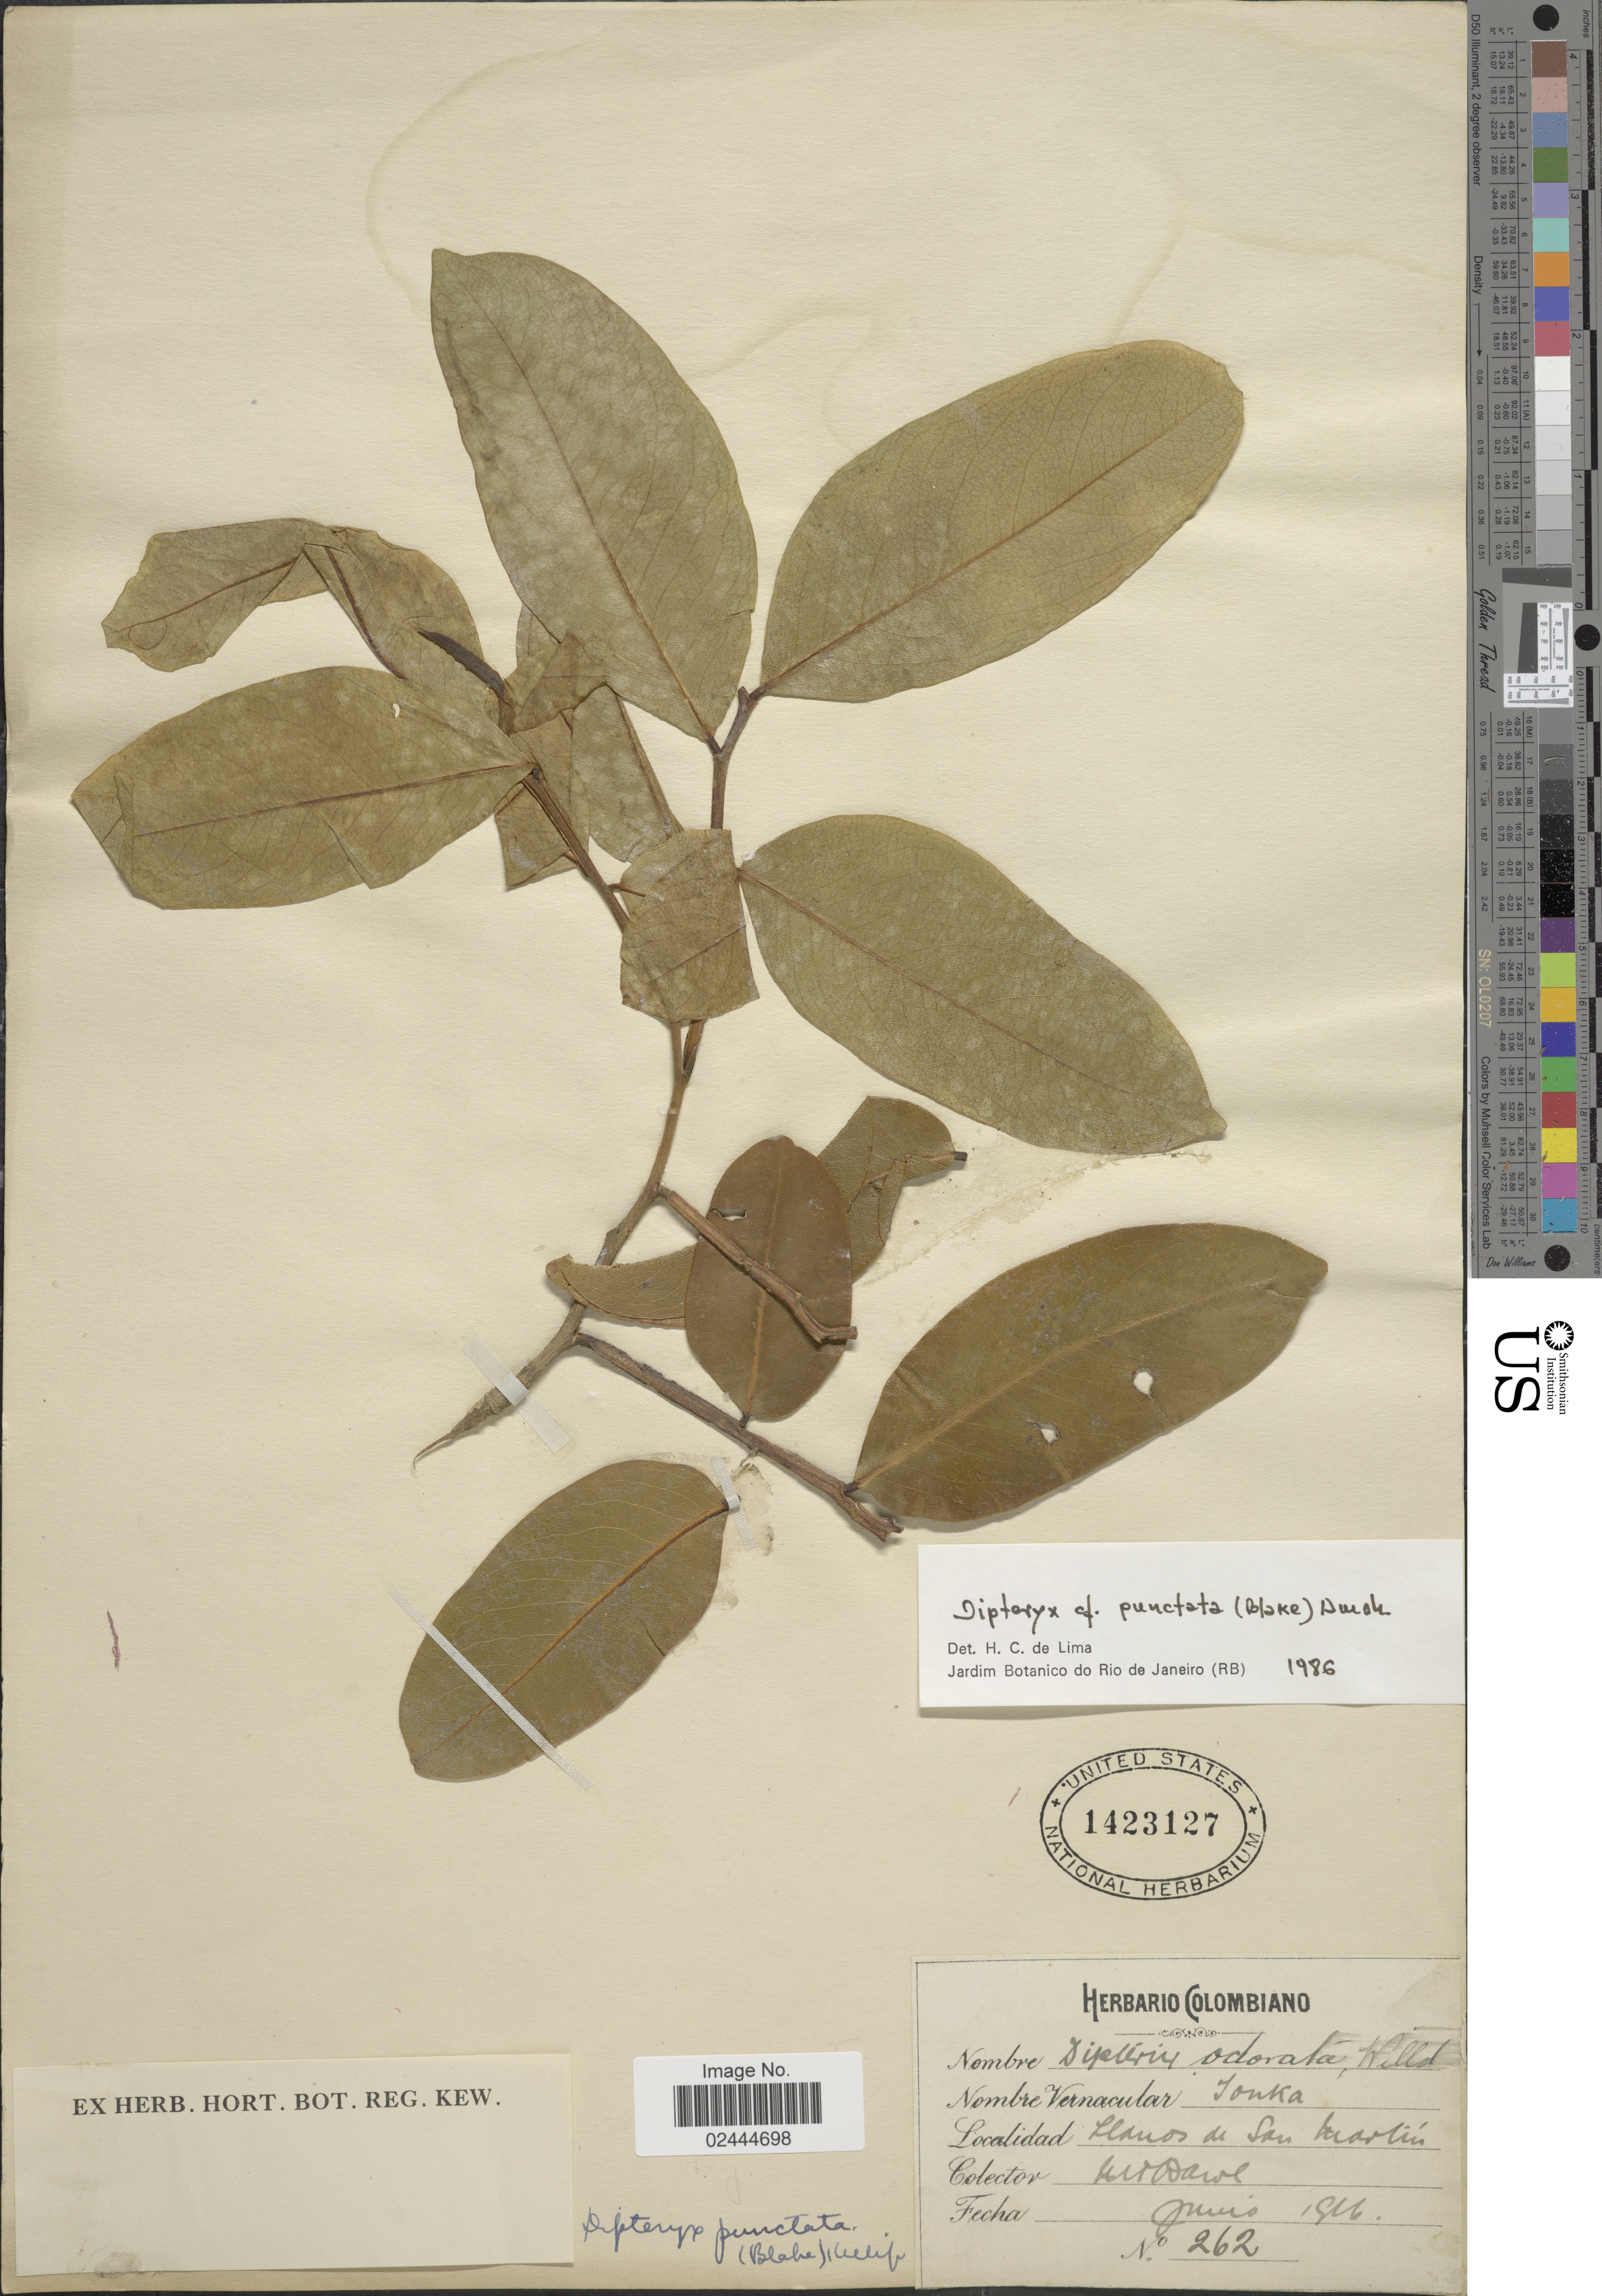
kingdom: Plantae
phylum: Tracheophyta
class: Magnoliopsida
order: Fabales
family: Fabaceae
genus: Dipteryx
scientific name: Dipteryx punctata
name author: (S.F. Blake) Amshoff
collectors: M. T. Dawe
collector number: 262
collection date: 1916-06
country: Peru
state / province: San Martín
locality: Llanos de San Martín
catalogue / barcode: US 1423127